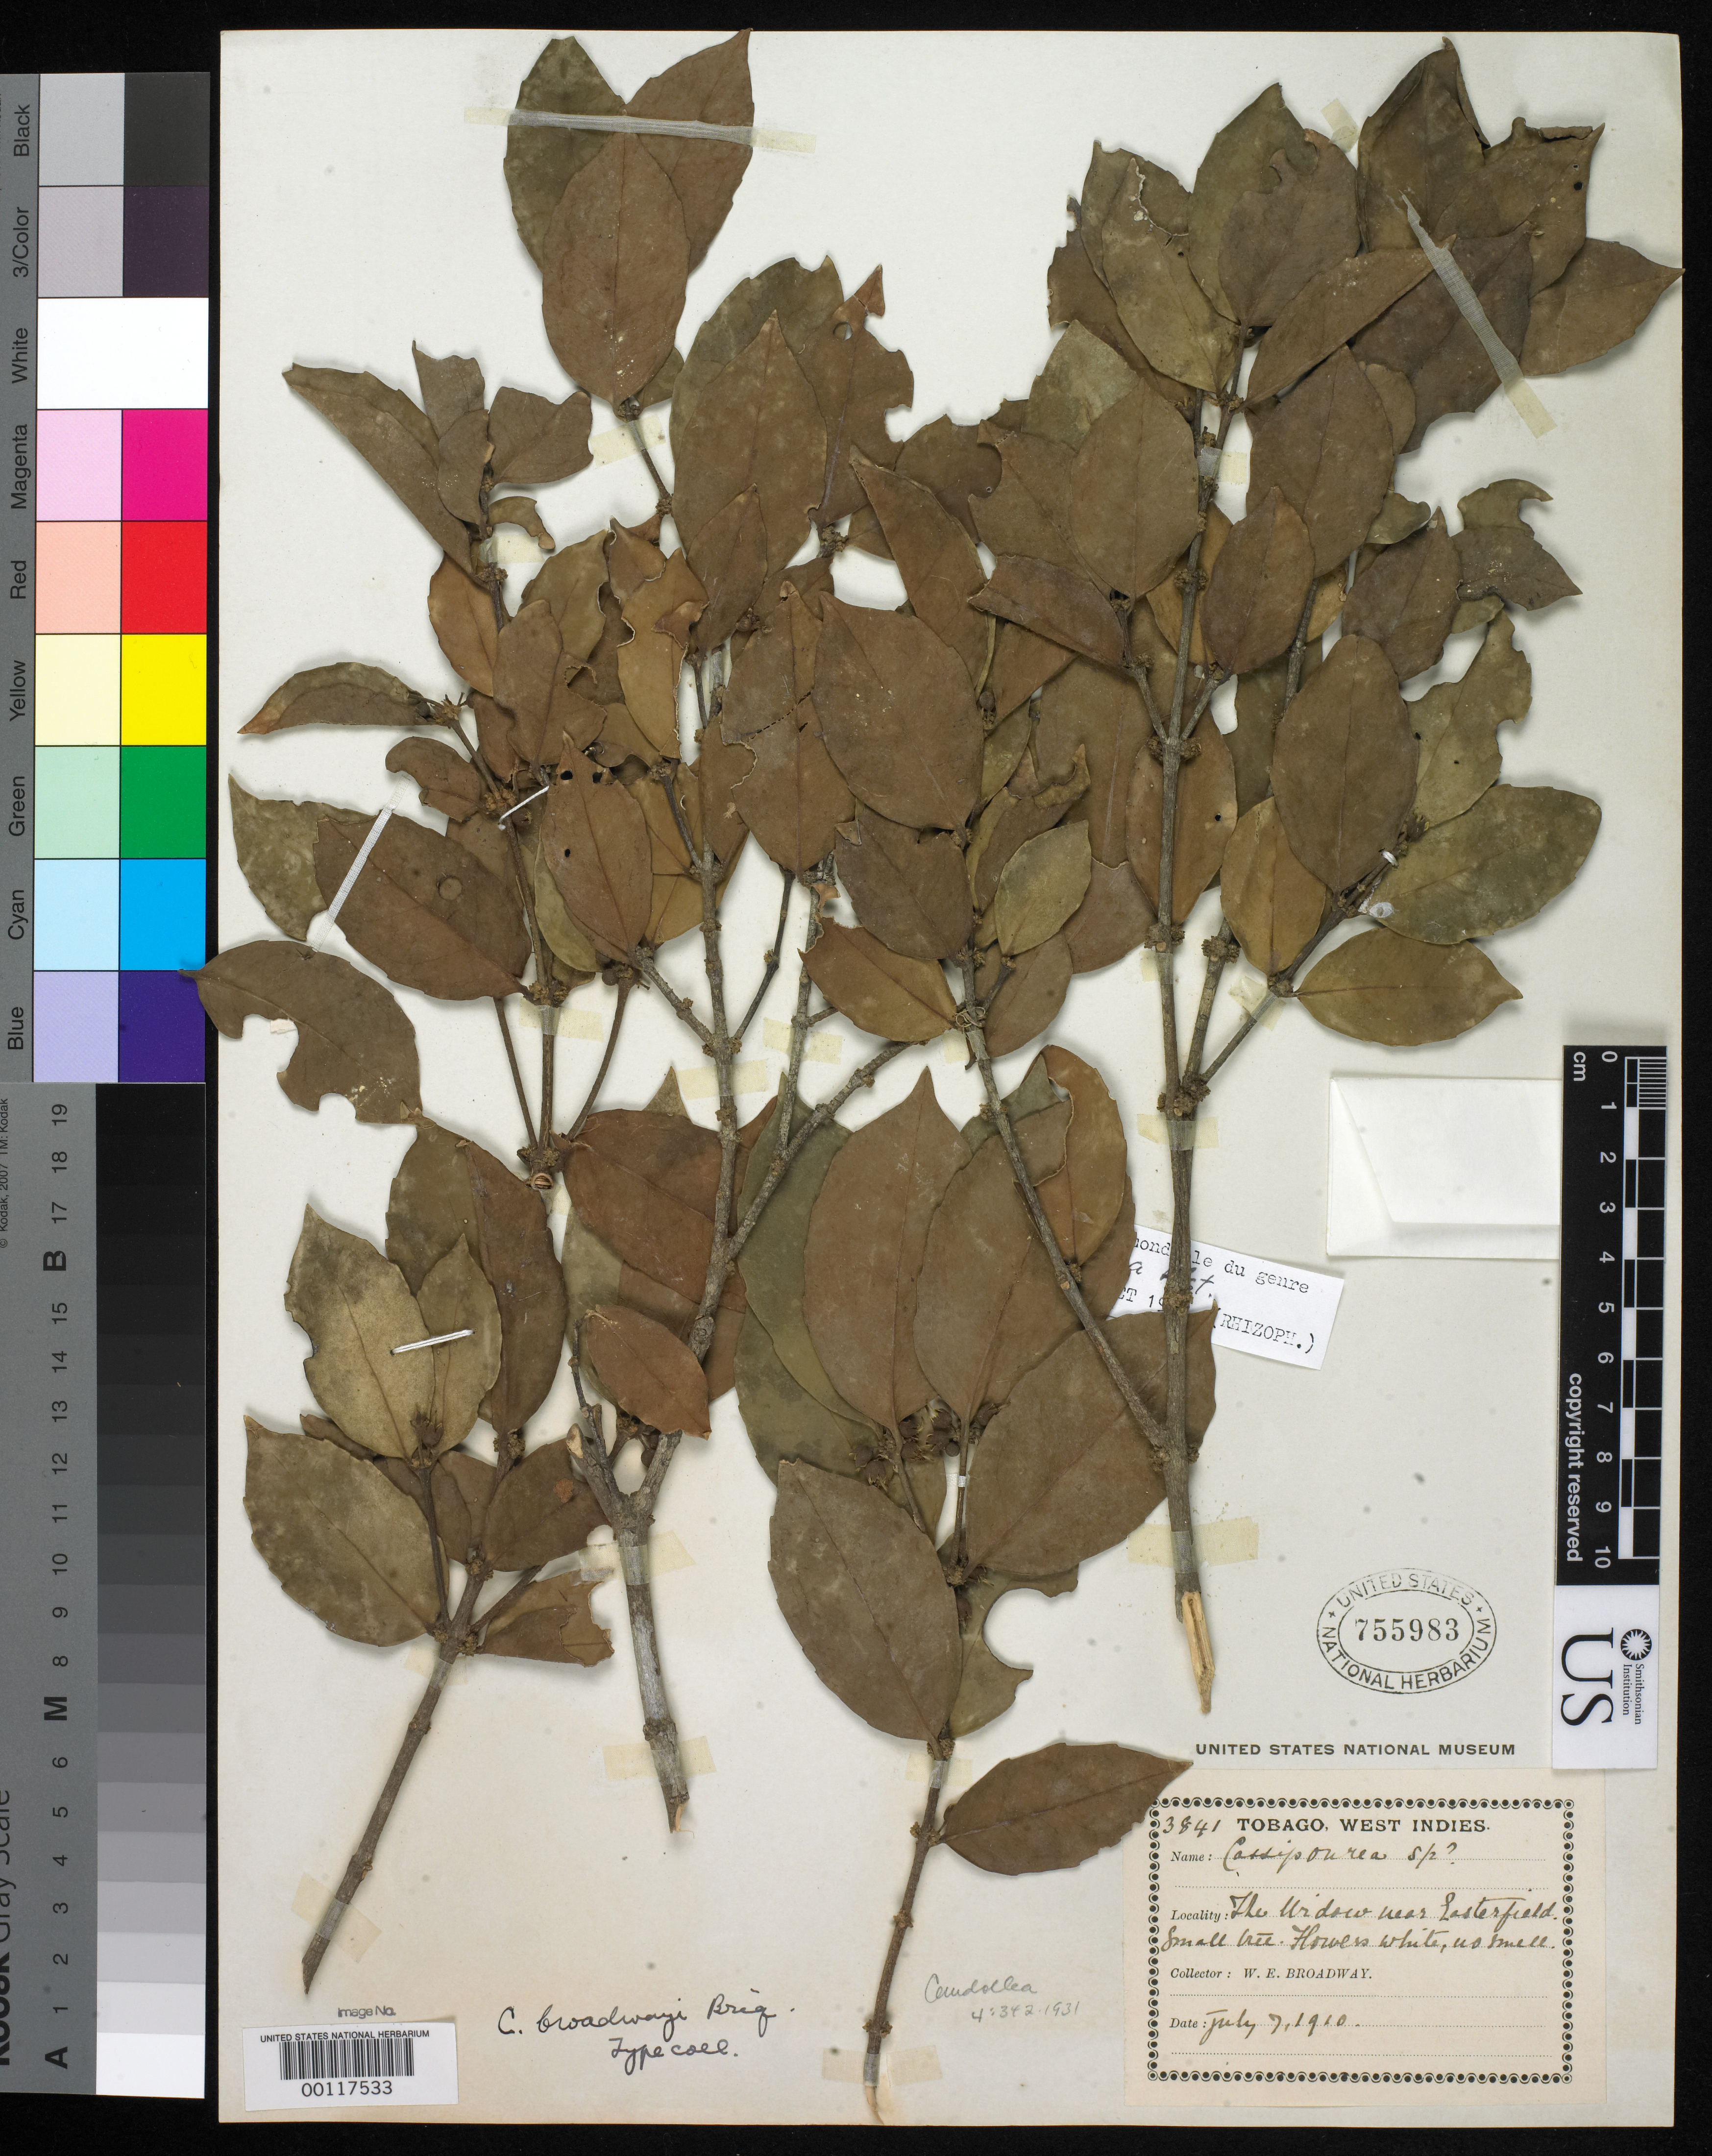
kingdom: Plantae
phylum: Tracheophyta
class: Magnoliopsida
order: Malpighiales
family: Rhizophoraceae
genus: Cassipourea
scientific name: Cassipourea broadwayi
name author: Briq.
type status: Isosyntype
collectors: W. E. Broadway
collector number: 3841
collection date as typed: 07 Jul 1910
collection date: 1910-07-07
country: Trinidad and Tobago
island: Tobago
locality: Widow near Easterfield.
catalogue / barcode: US 755983